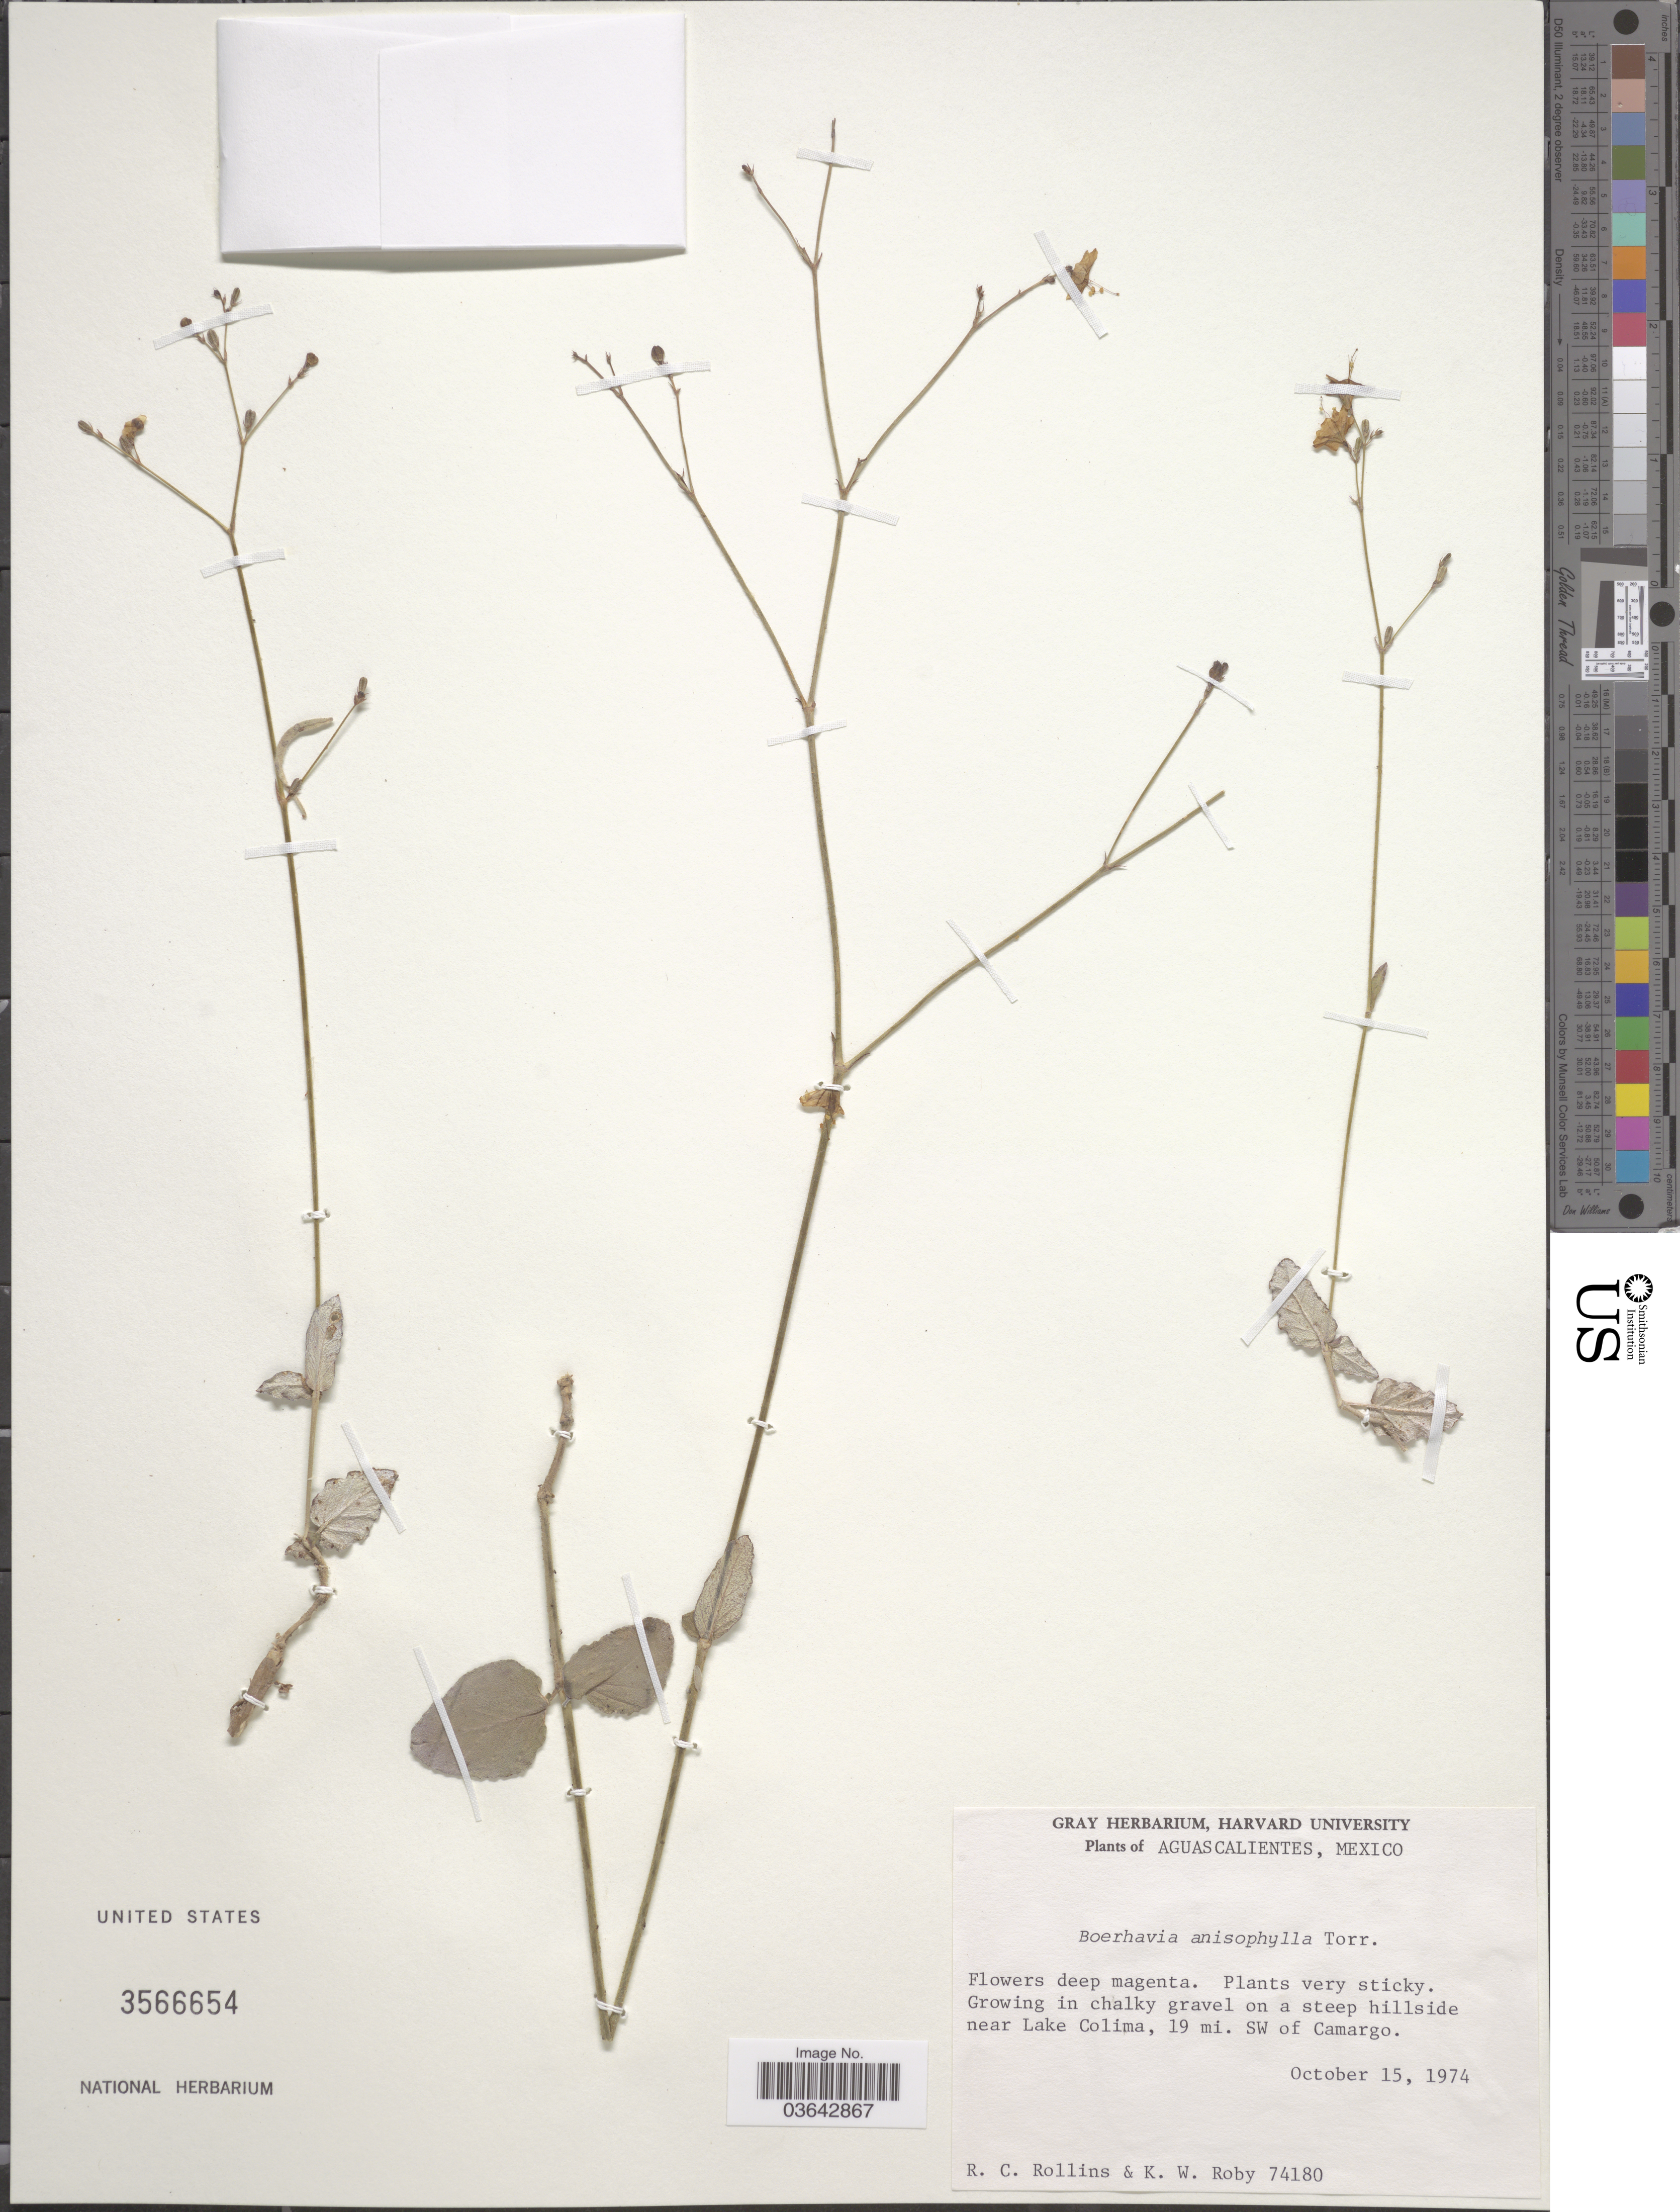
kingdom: Plantae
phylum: Tracheophyta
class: Magnoliopsida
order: Caryophyllales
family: Nyctaginaceae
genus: Boerhavia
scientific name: Boerhavia anisophylla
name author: Torr. in Emory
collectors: R. C. Rollins & K. W. Roby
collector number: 74180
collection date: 1974-10-15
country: Mexico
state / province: Aguascalientes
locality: Near Lake Colima, 19 mi. SW of Camargo.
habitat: growing in chalky gravel on a steep hillside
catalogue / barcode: US 3566654